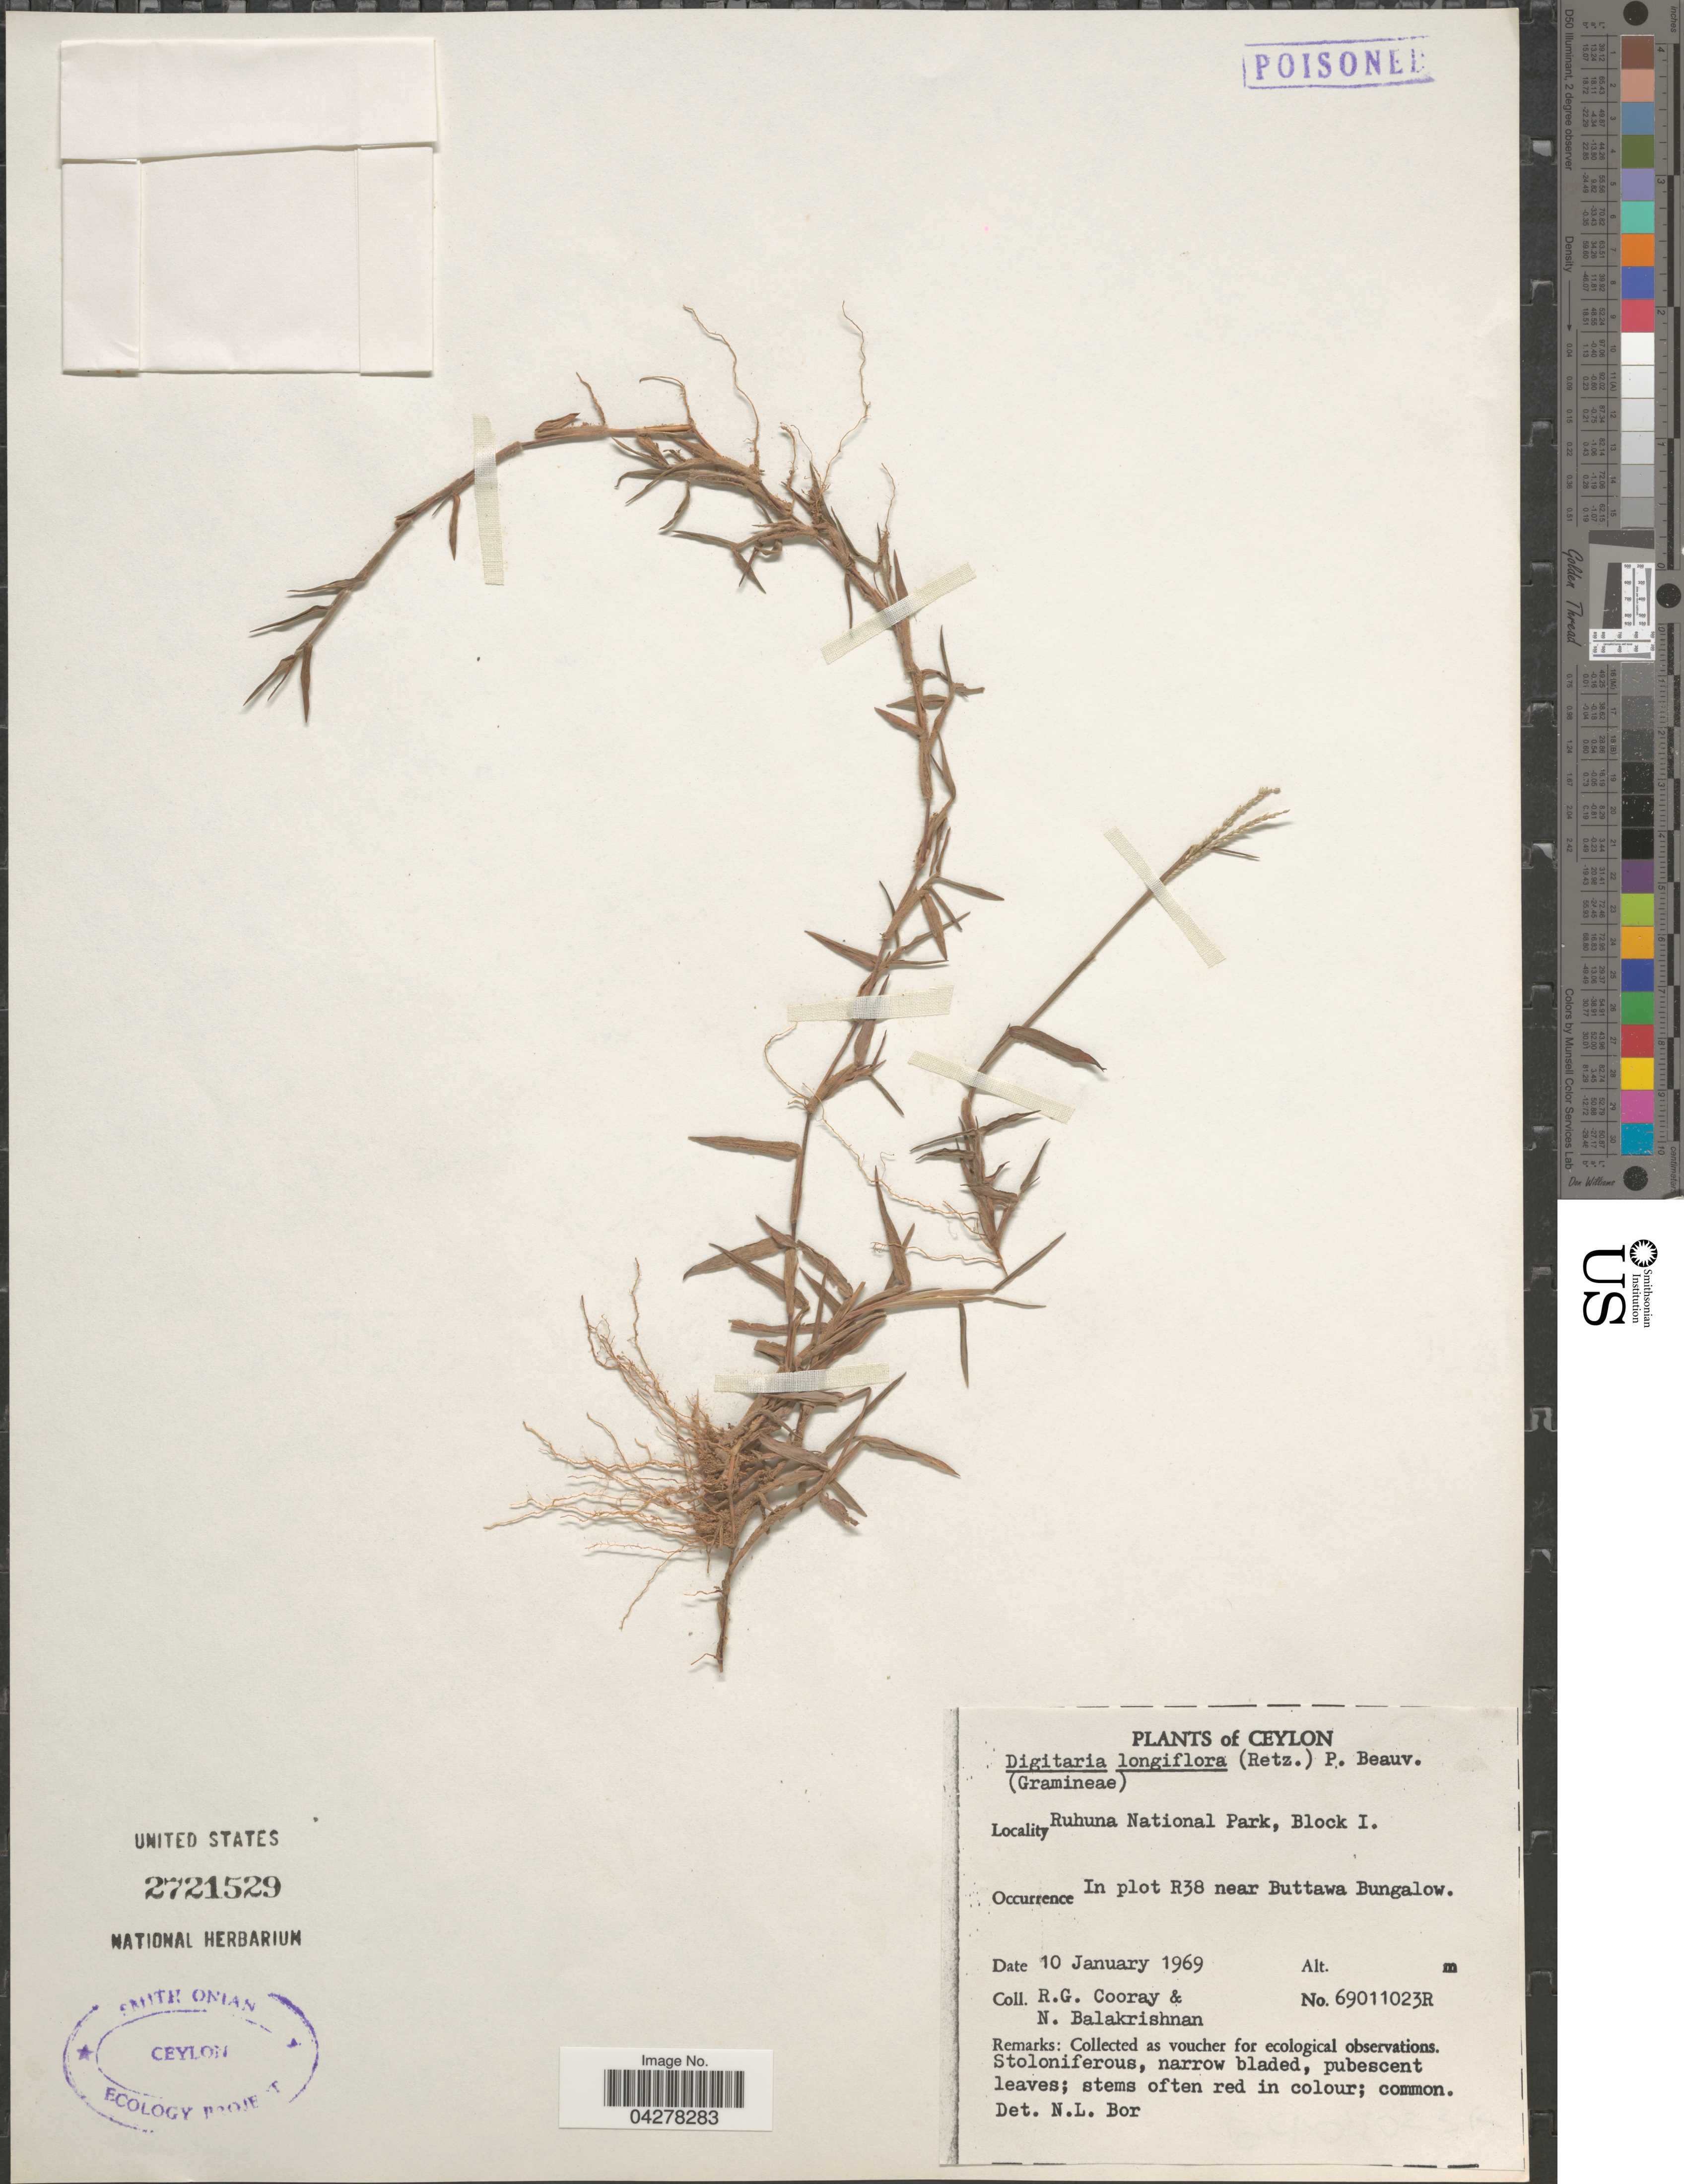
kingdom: Plantae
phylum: Tracheophyta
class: Liliopsida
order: Poales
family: Poaceae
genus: Digitaria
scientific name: Digitaria longiflora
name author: (Retz.) Pers.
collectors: R. Cooray & N. Balakrishnan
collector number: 69011023R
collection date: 1969-01-10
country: Sri Lanka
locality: Ceylon. Ruhuna National Park, Block I. In plot R38 near Buttawa Bungalow.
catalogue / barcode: US 2721529